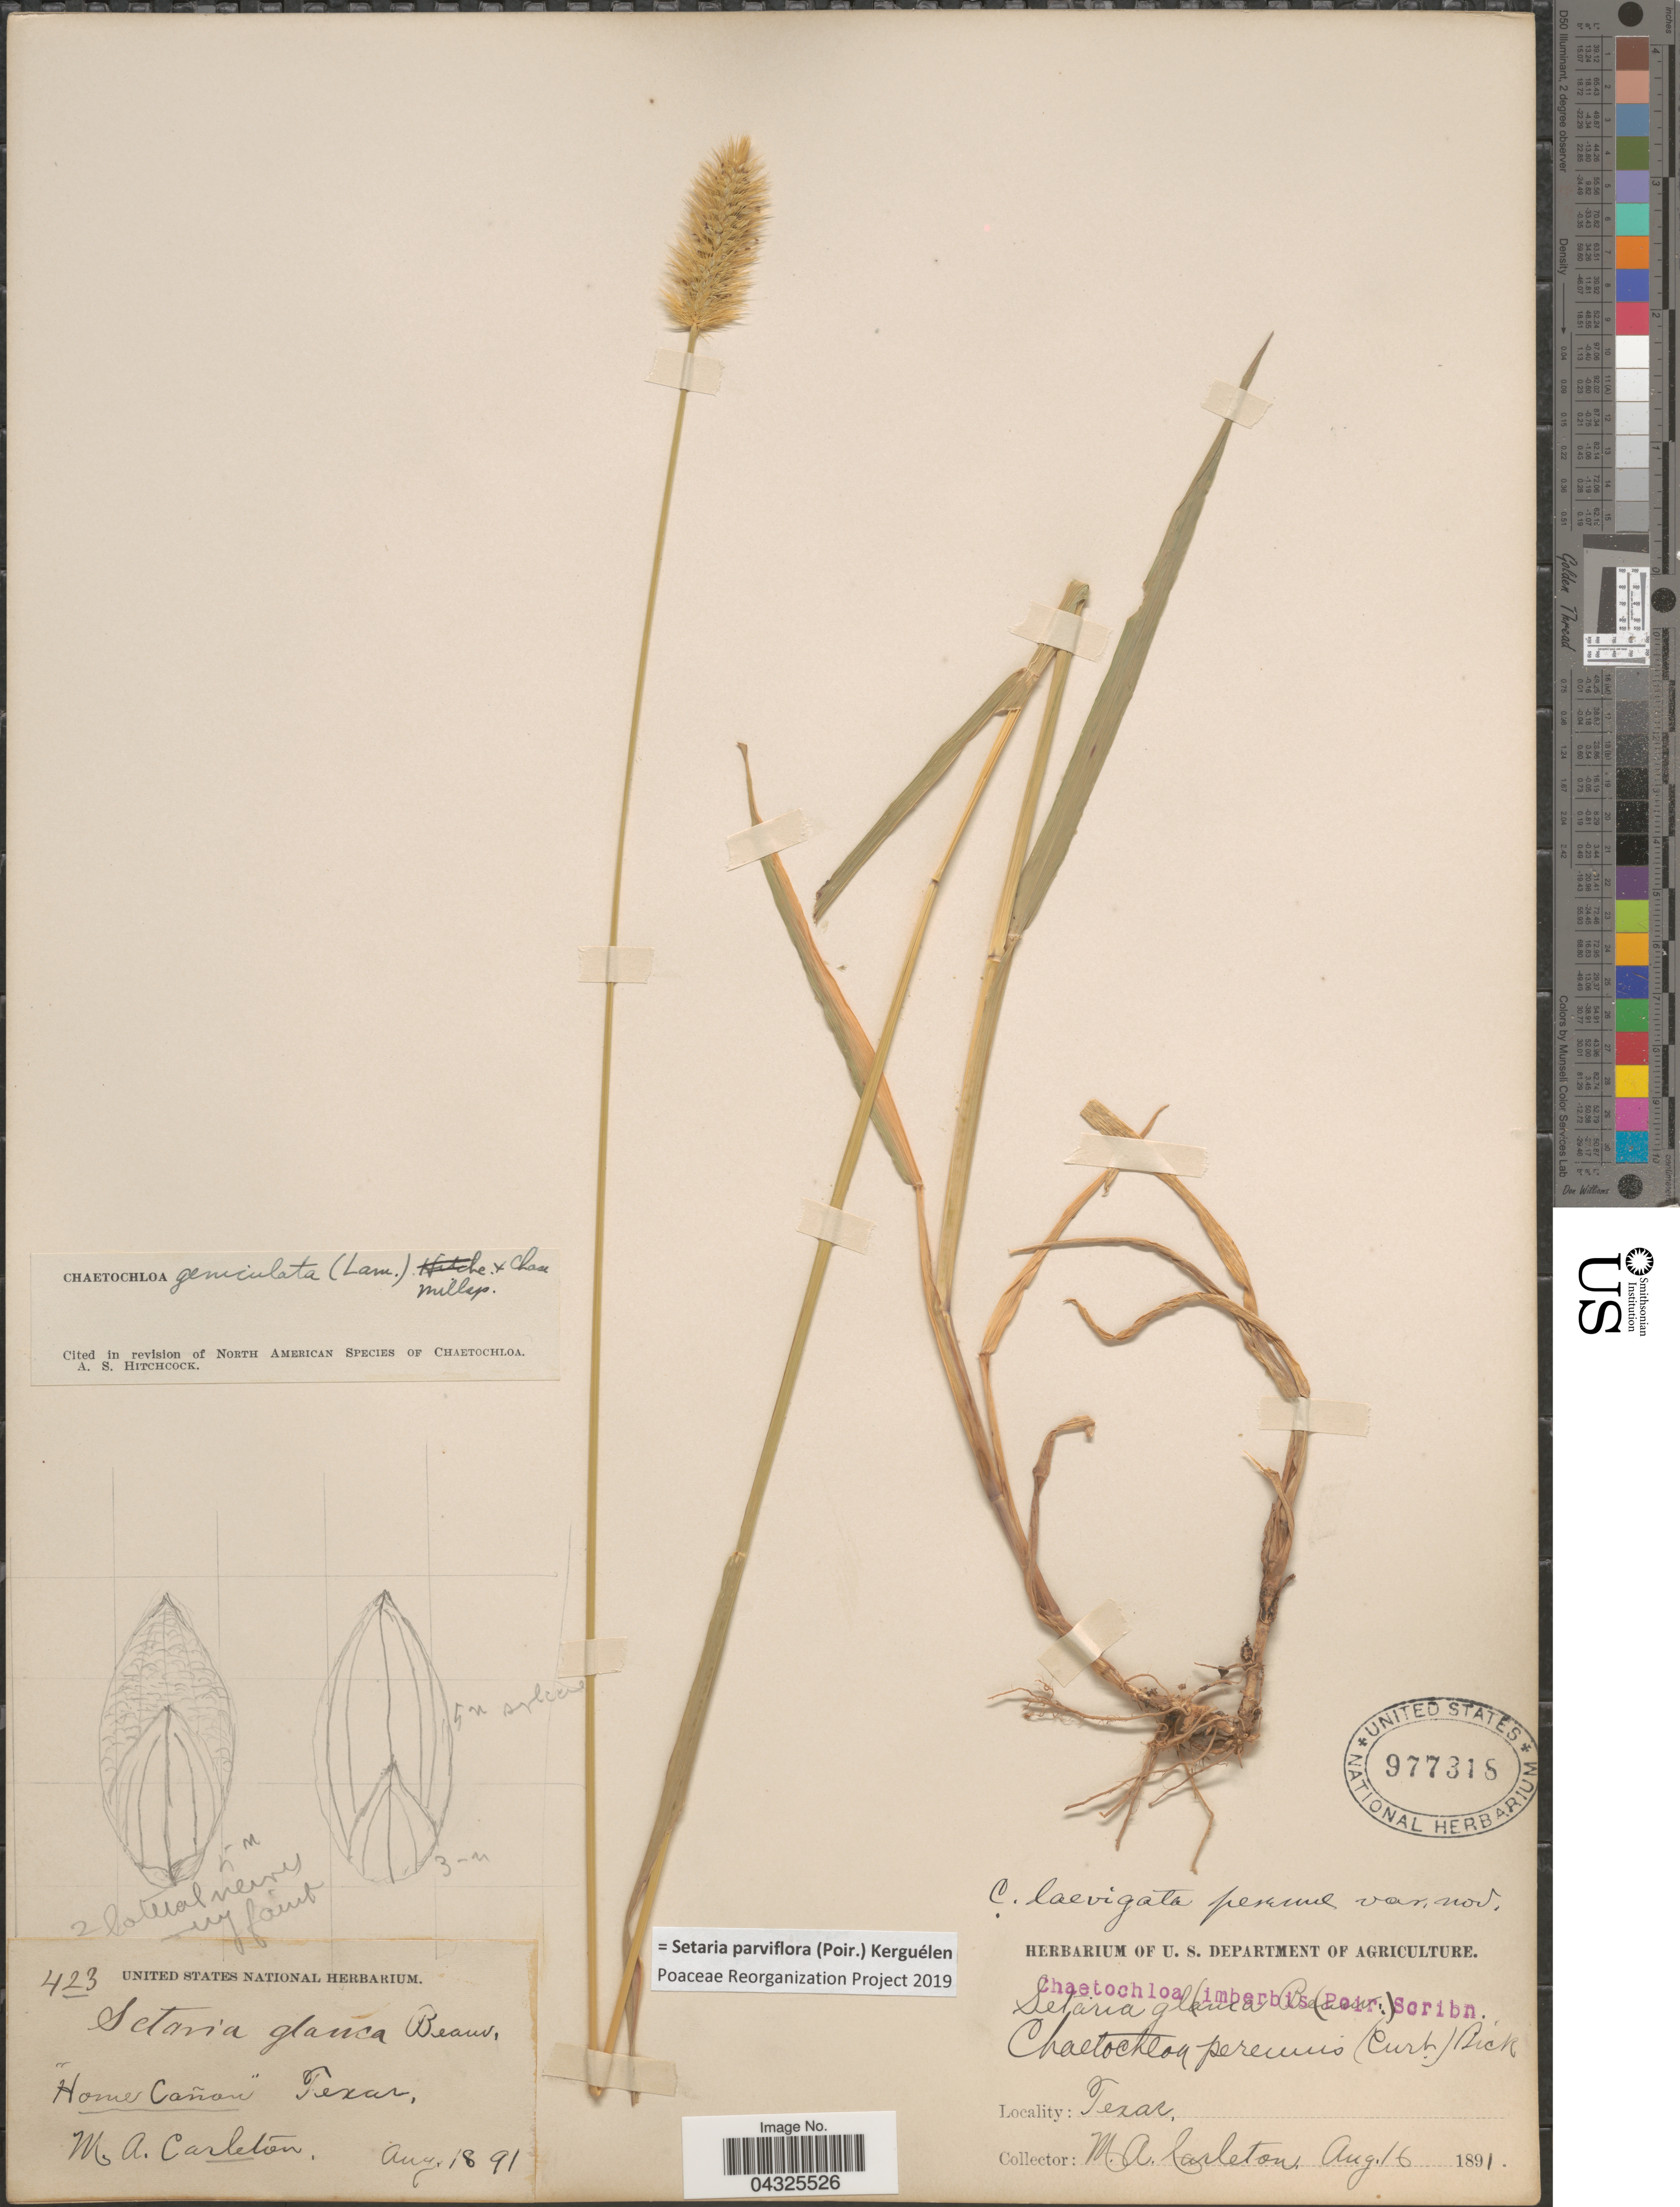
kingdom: Plantae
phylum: Tracheophyta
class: Liliopsida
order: Poales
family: Poaceae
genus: Setaria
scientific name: Setaria parviflora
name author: (Poir.) Kerguélen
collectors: M. A. Carleton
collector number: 423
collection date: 1891-08-16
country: United States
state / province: Texas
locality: Home Cañon.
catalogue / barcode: US 977318